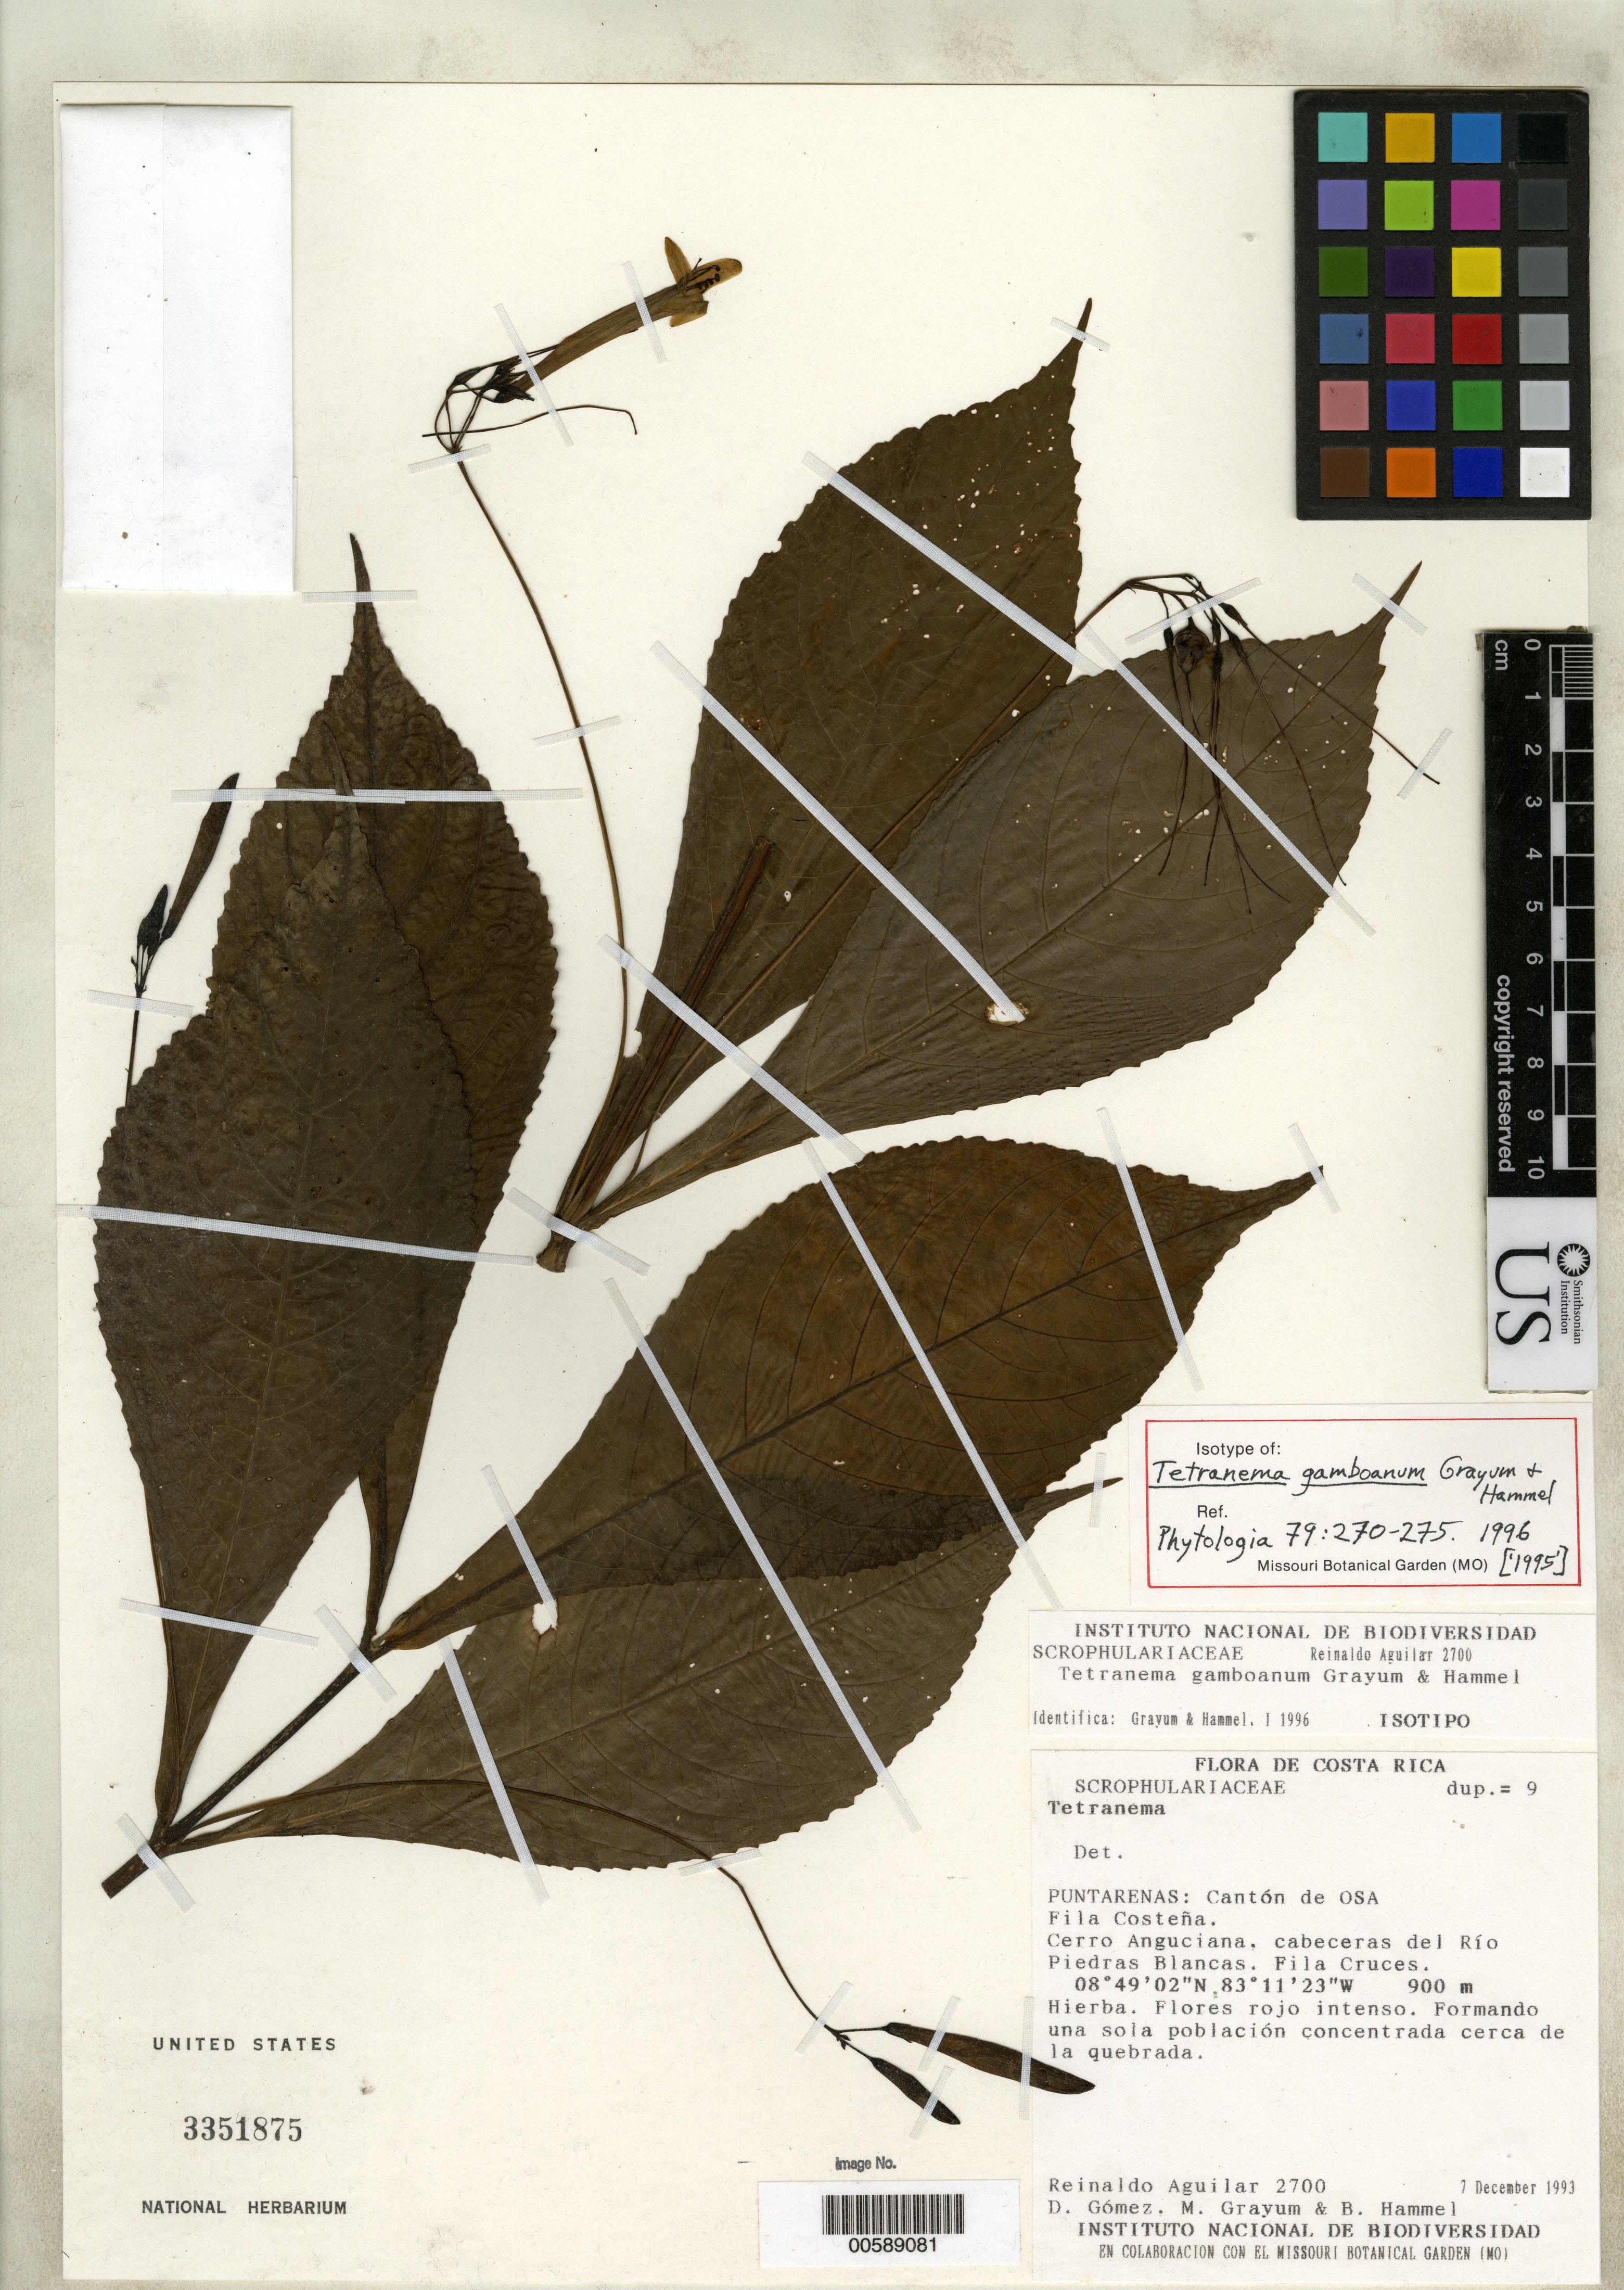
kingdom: Plantae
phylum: Tracheophyta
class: Magnoliopsida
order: Lamiales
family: Plantaginaceae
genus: Tetranema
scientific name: Tetranema gamboanum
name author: Grayum & Hammel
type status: Isotype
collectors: R. Aguilar, D. Gomez, M. H. Grayum & B. Hammel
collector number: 2700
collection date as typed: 07 Dec 1993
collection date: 1993-12-07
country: Costa Rica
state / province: Puntarenas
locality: Canton de Osa, Fila Costena, Cerro Anguciana, cabeceras del Rio Piedras Blancas, Fila Cruces.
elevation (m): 900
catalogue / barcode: US 3351875